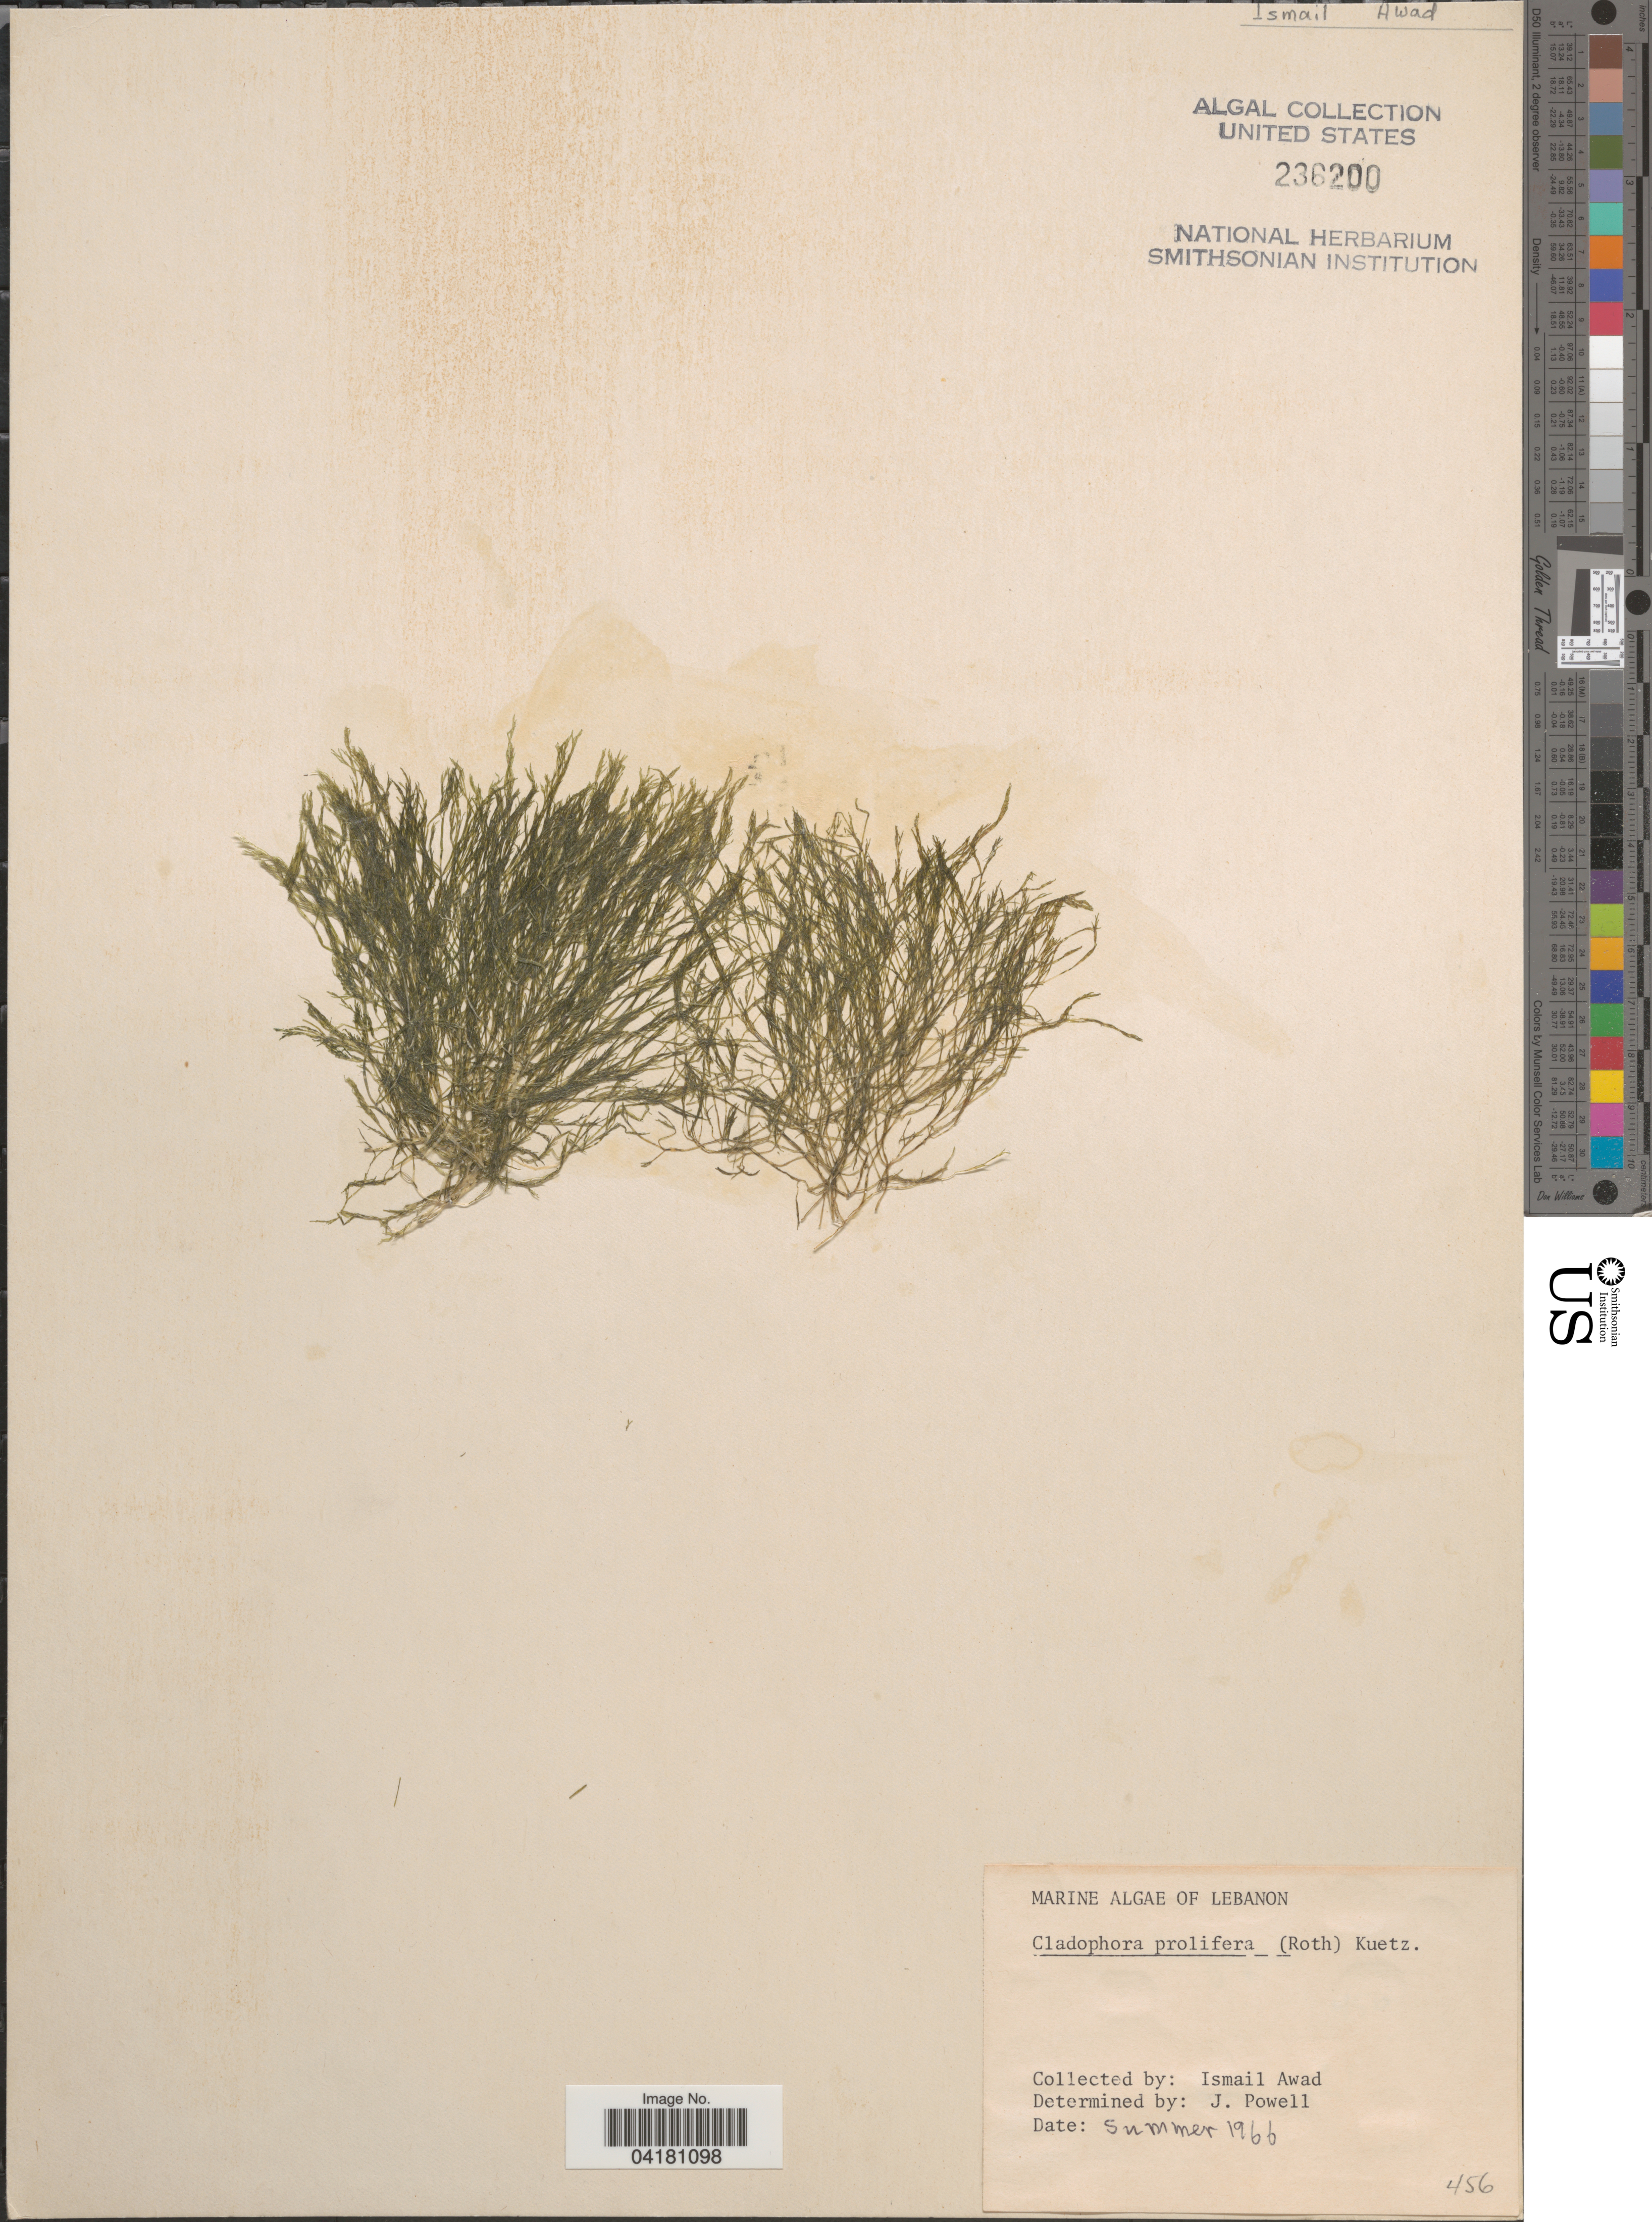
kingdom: Plantae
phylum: Chlorophyta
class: Ulvophyceae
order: Cladophorales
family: Cladophoraceae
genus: Cladophora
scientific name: Cladophora prolifera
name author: (Roth) Kütz.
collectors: I. Awad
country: Lebanon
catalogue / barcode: US 236200